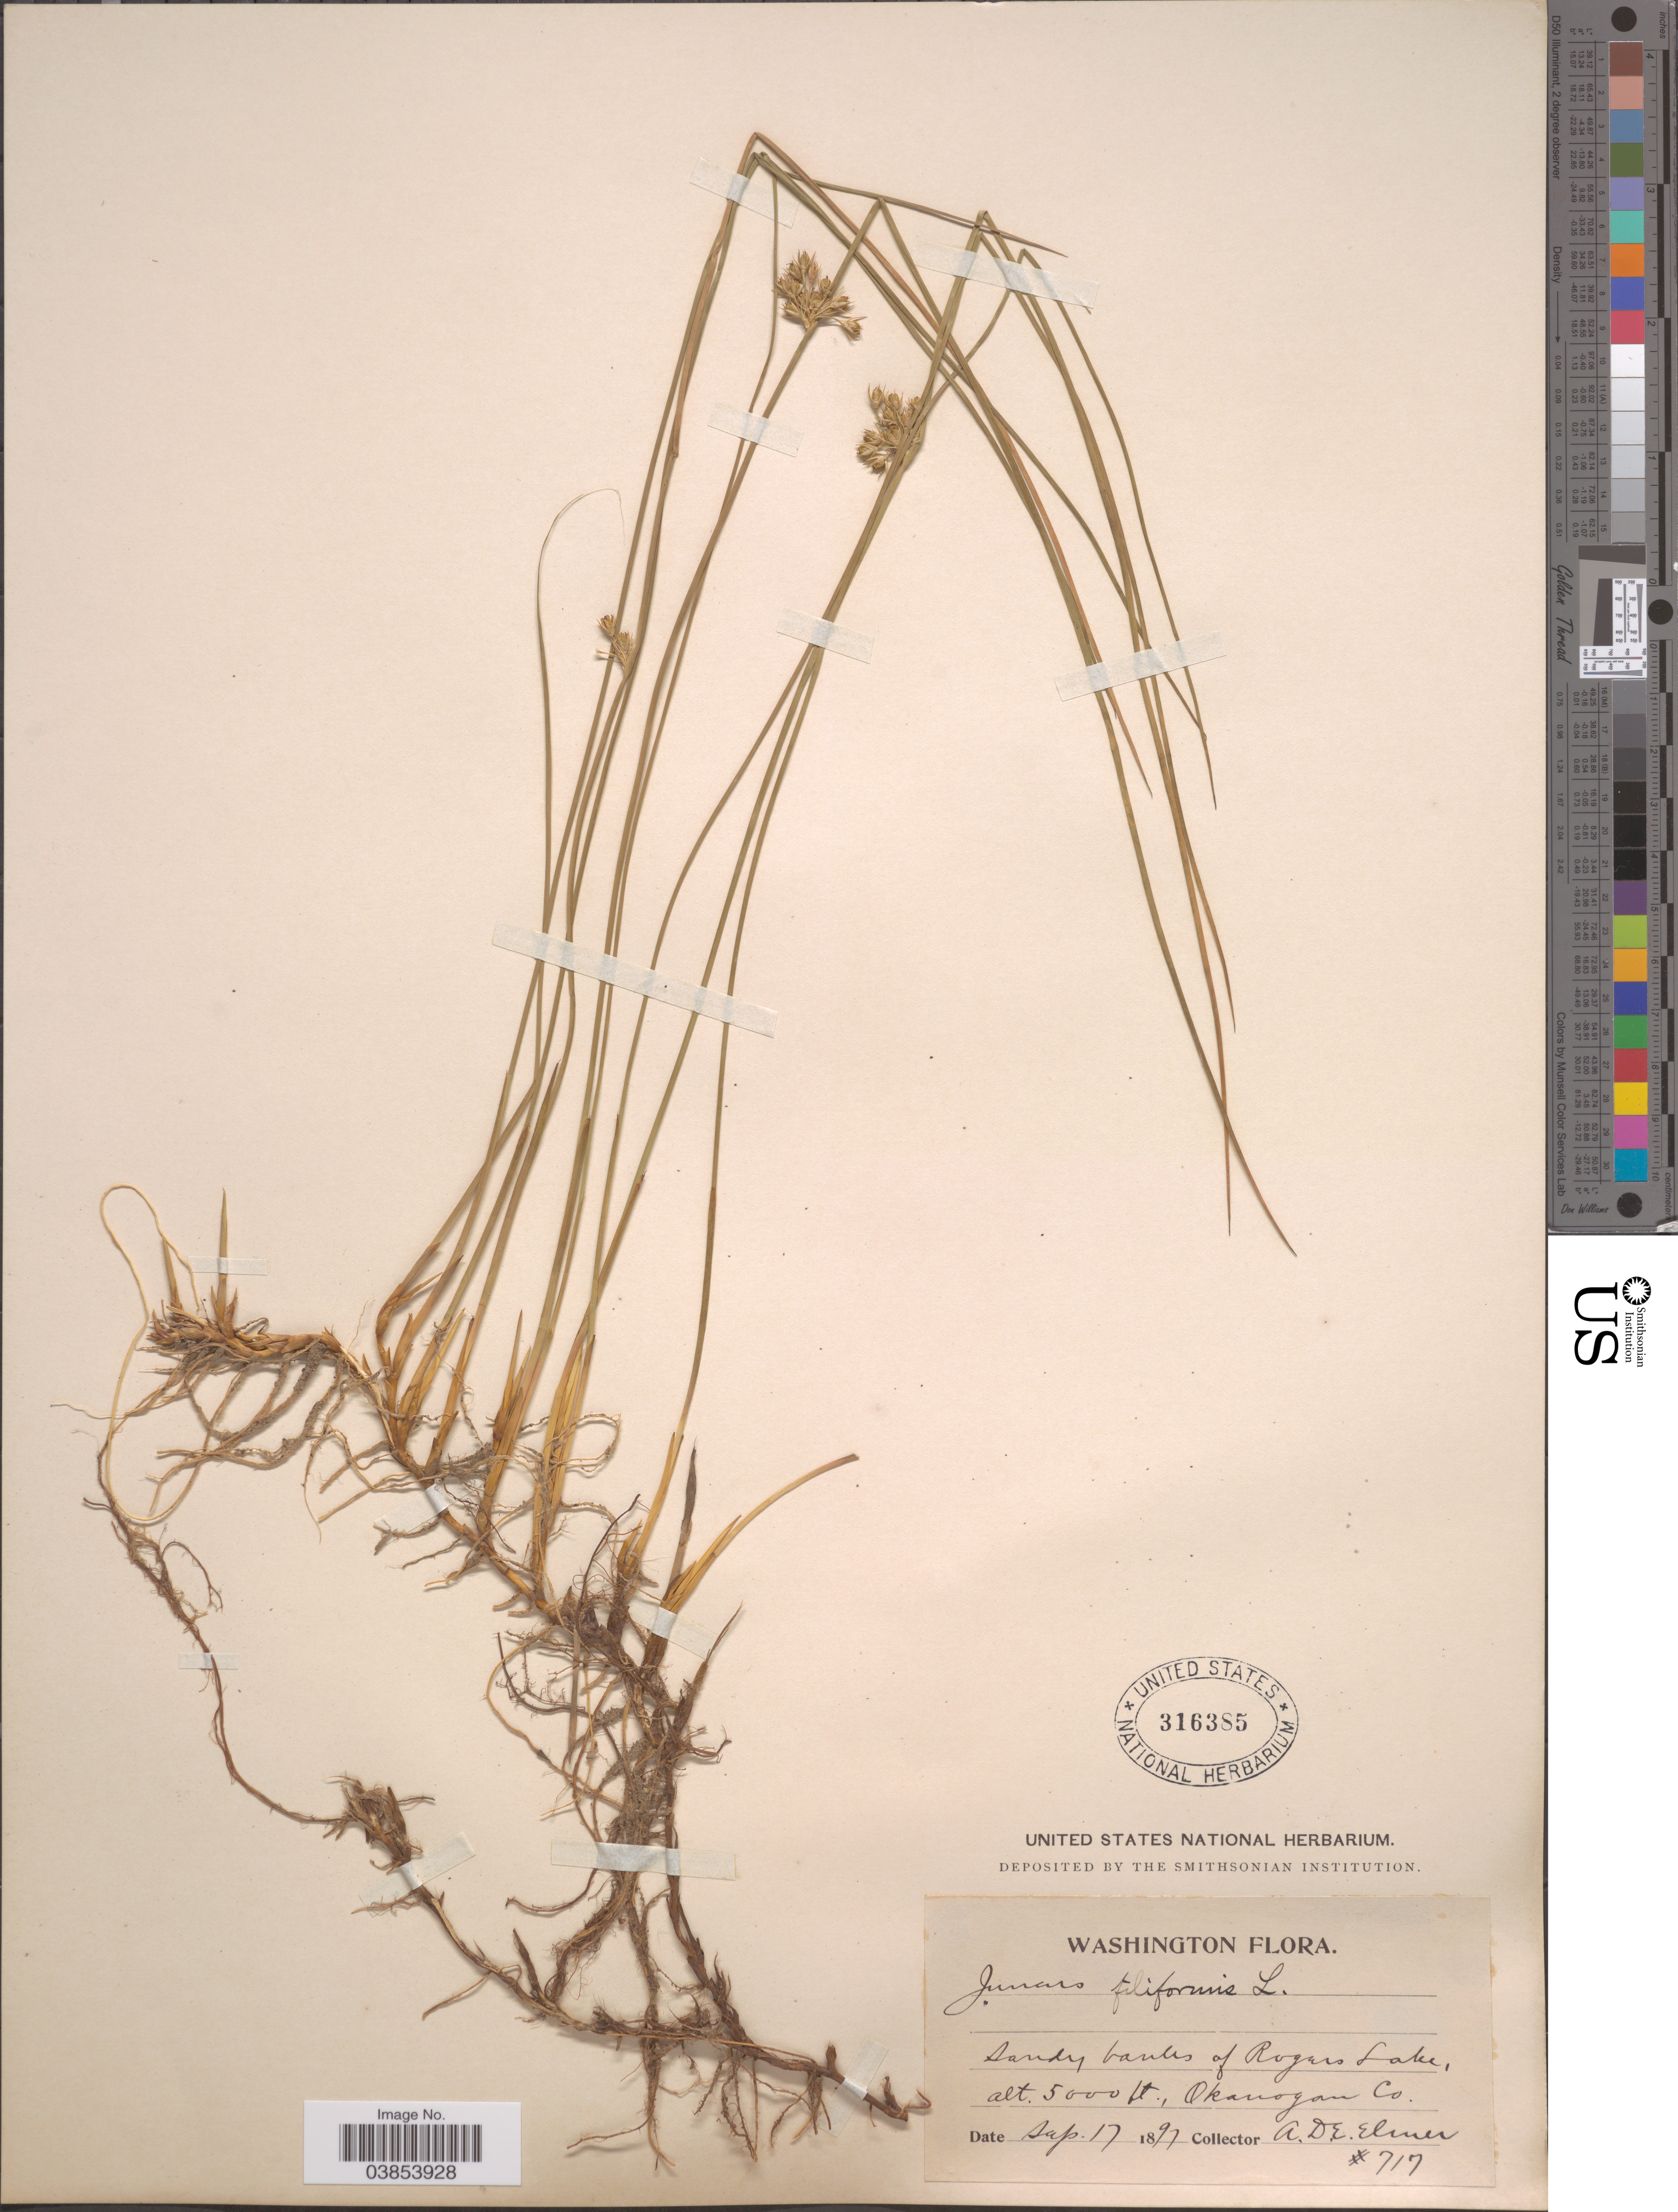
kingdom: Plantae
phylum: Tracheophyta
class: Liliopsida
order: Poales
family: Juncaceae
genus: Juncus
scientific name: Juncus filiformis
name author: L.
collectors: A. D. E. Elmer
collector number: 717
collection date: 1897-09-17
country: United States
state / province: Washington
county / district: Okanogan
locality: Sandy banks of Rogers Lake, Okanogan Co.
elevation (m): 1524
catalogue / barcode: US 316385